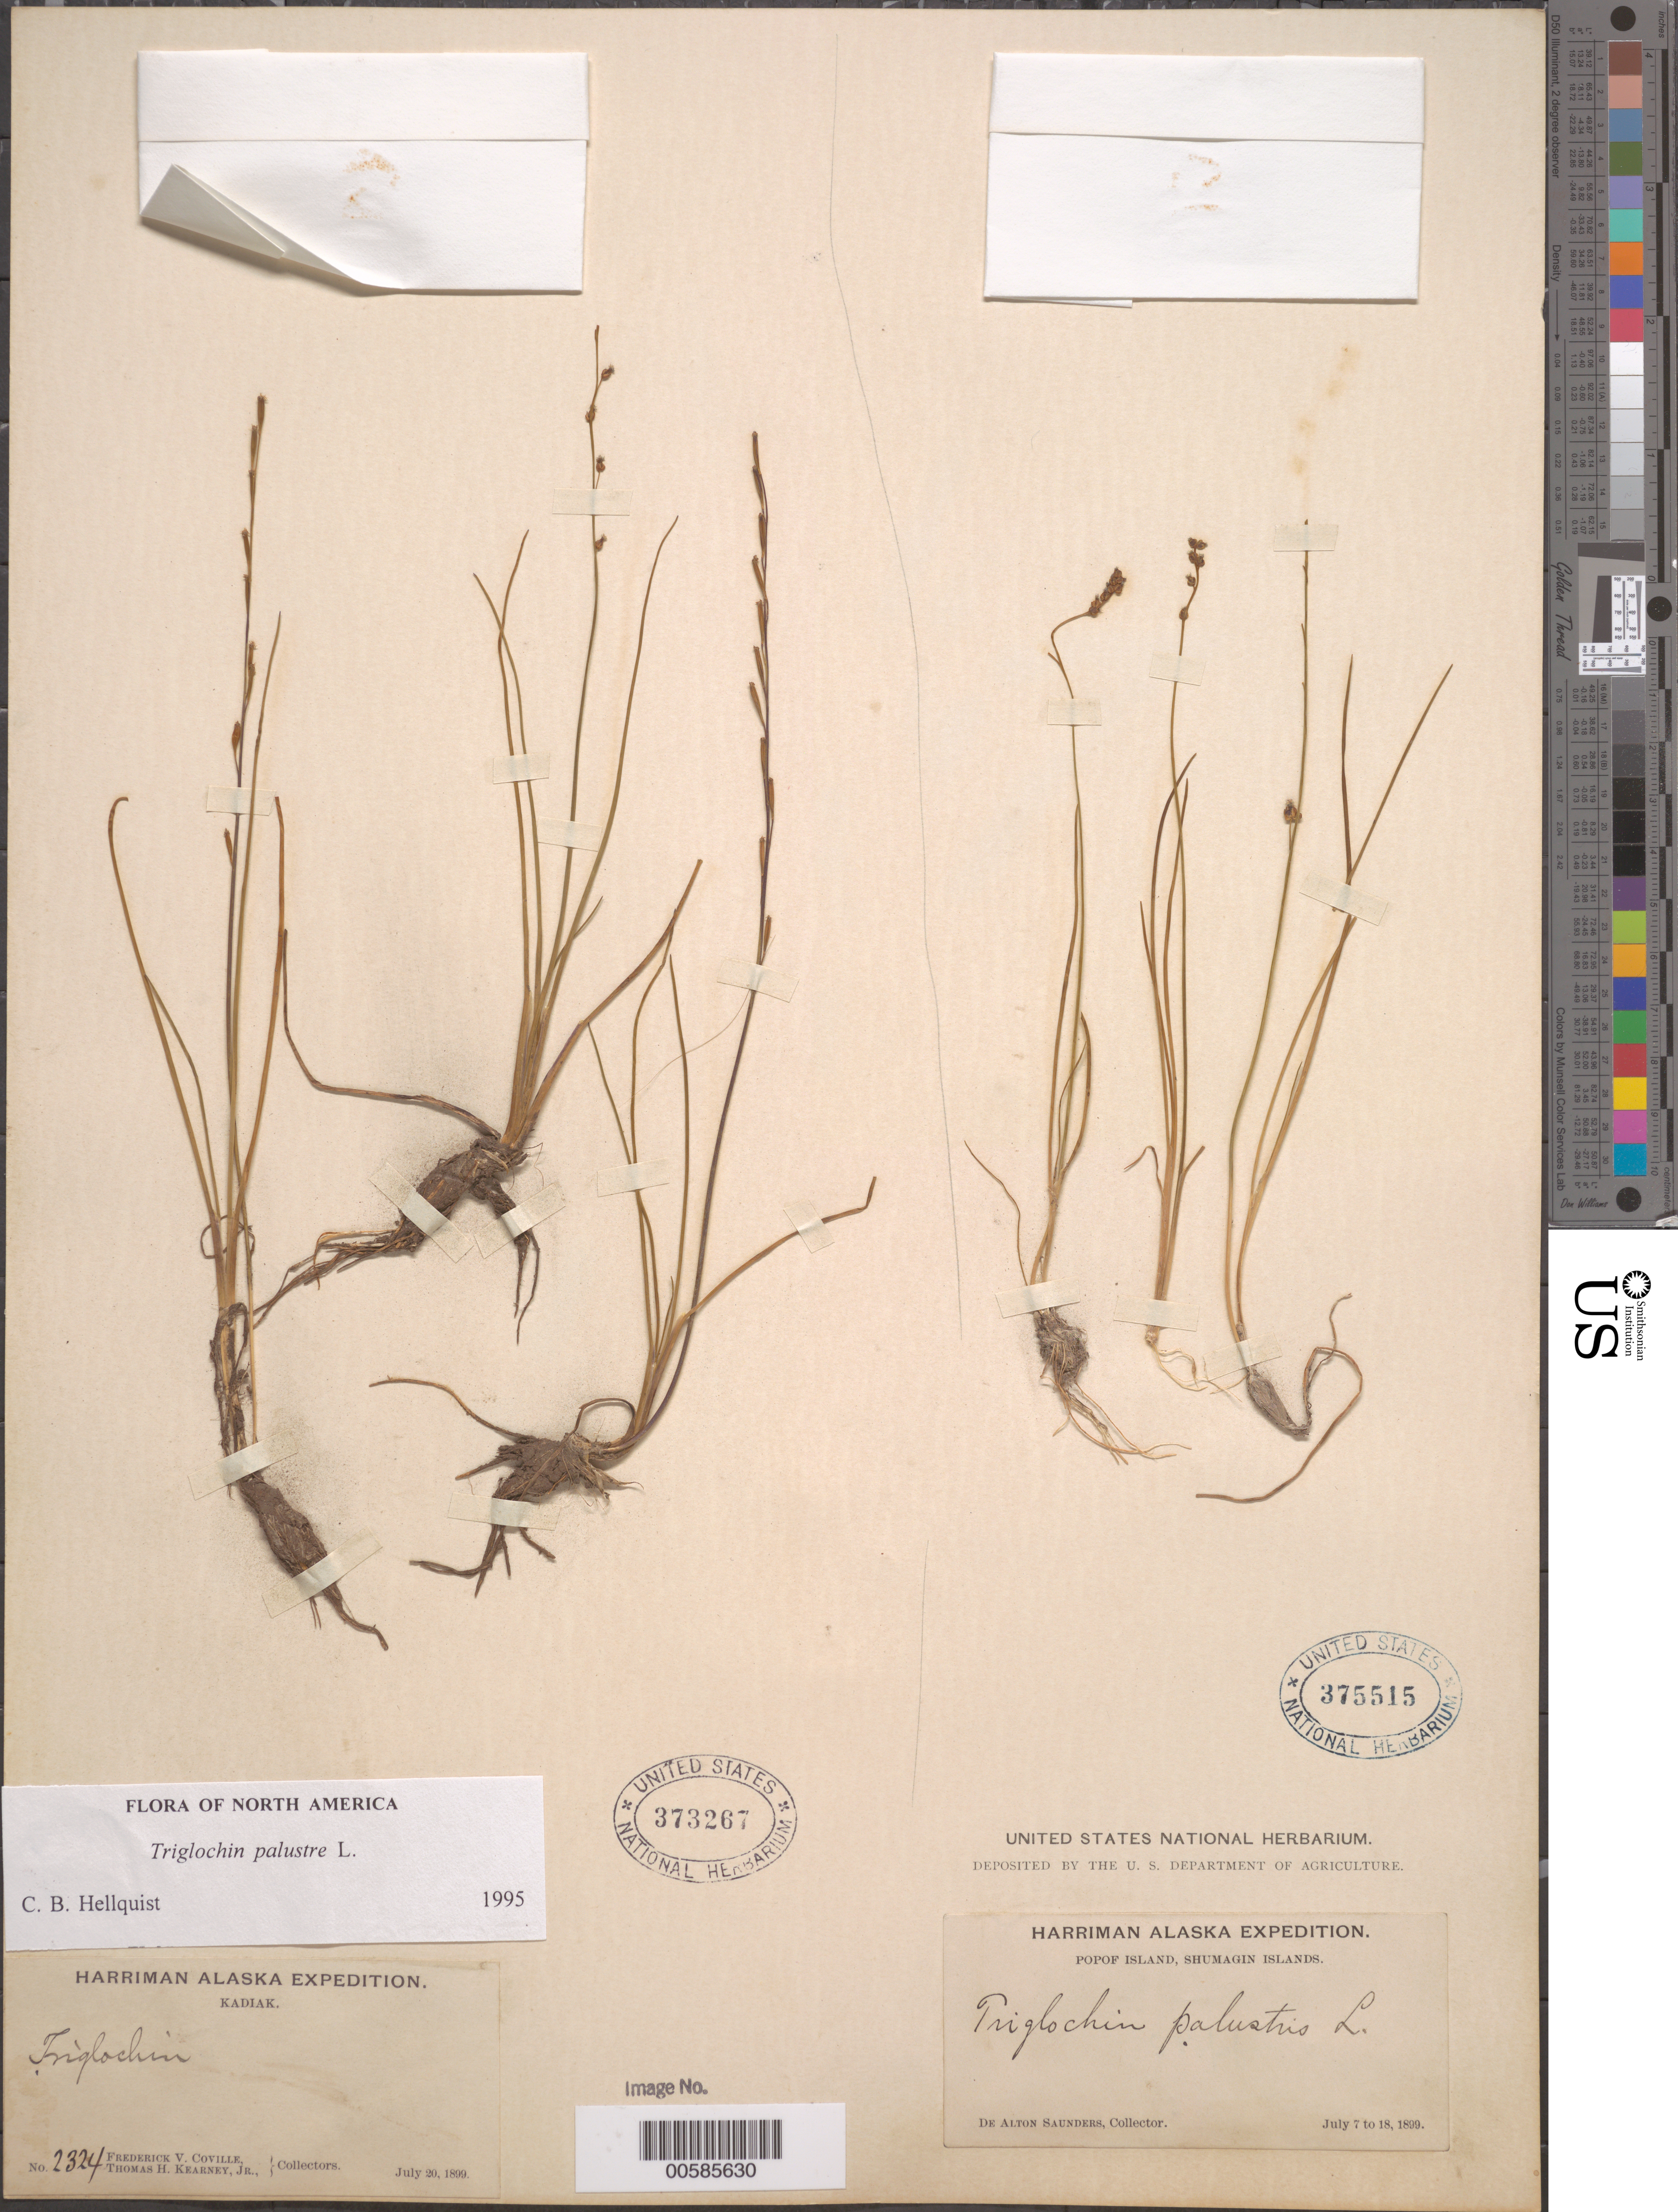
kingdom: Plantae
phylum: Tracheophyta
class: Liliopsida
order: Alismatales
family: Juncaginaceae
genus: Triglochin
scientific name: Triglochin palustris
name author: L.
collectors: D. Saunders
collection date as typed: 07 Jul 1899 to 18 Jul 1899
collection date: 1899-07-07/1899-07-18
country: United States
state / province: Alaska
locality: Shumagin Islands, Popof Island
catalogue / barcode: US 375515